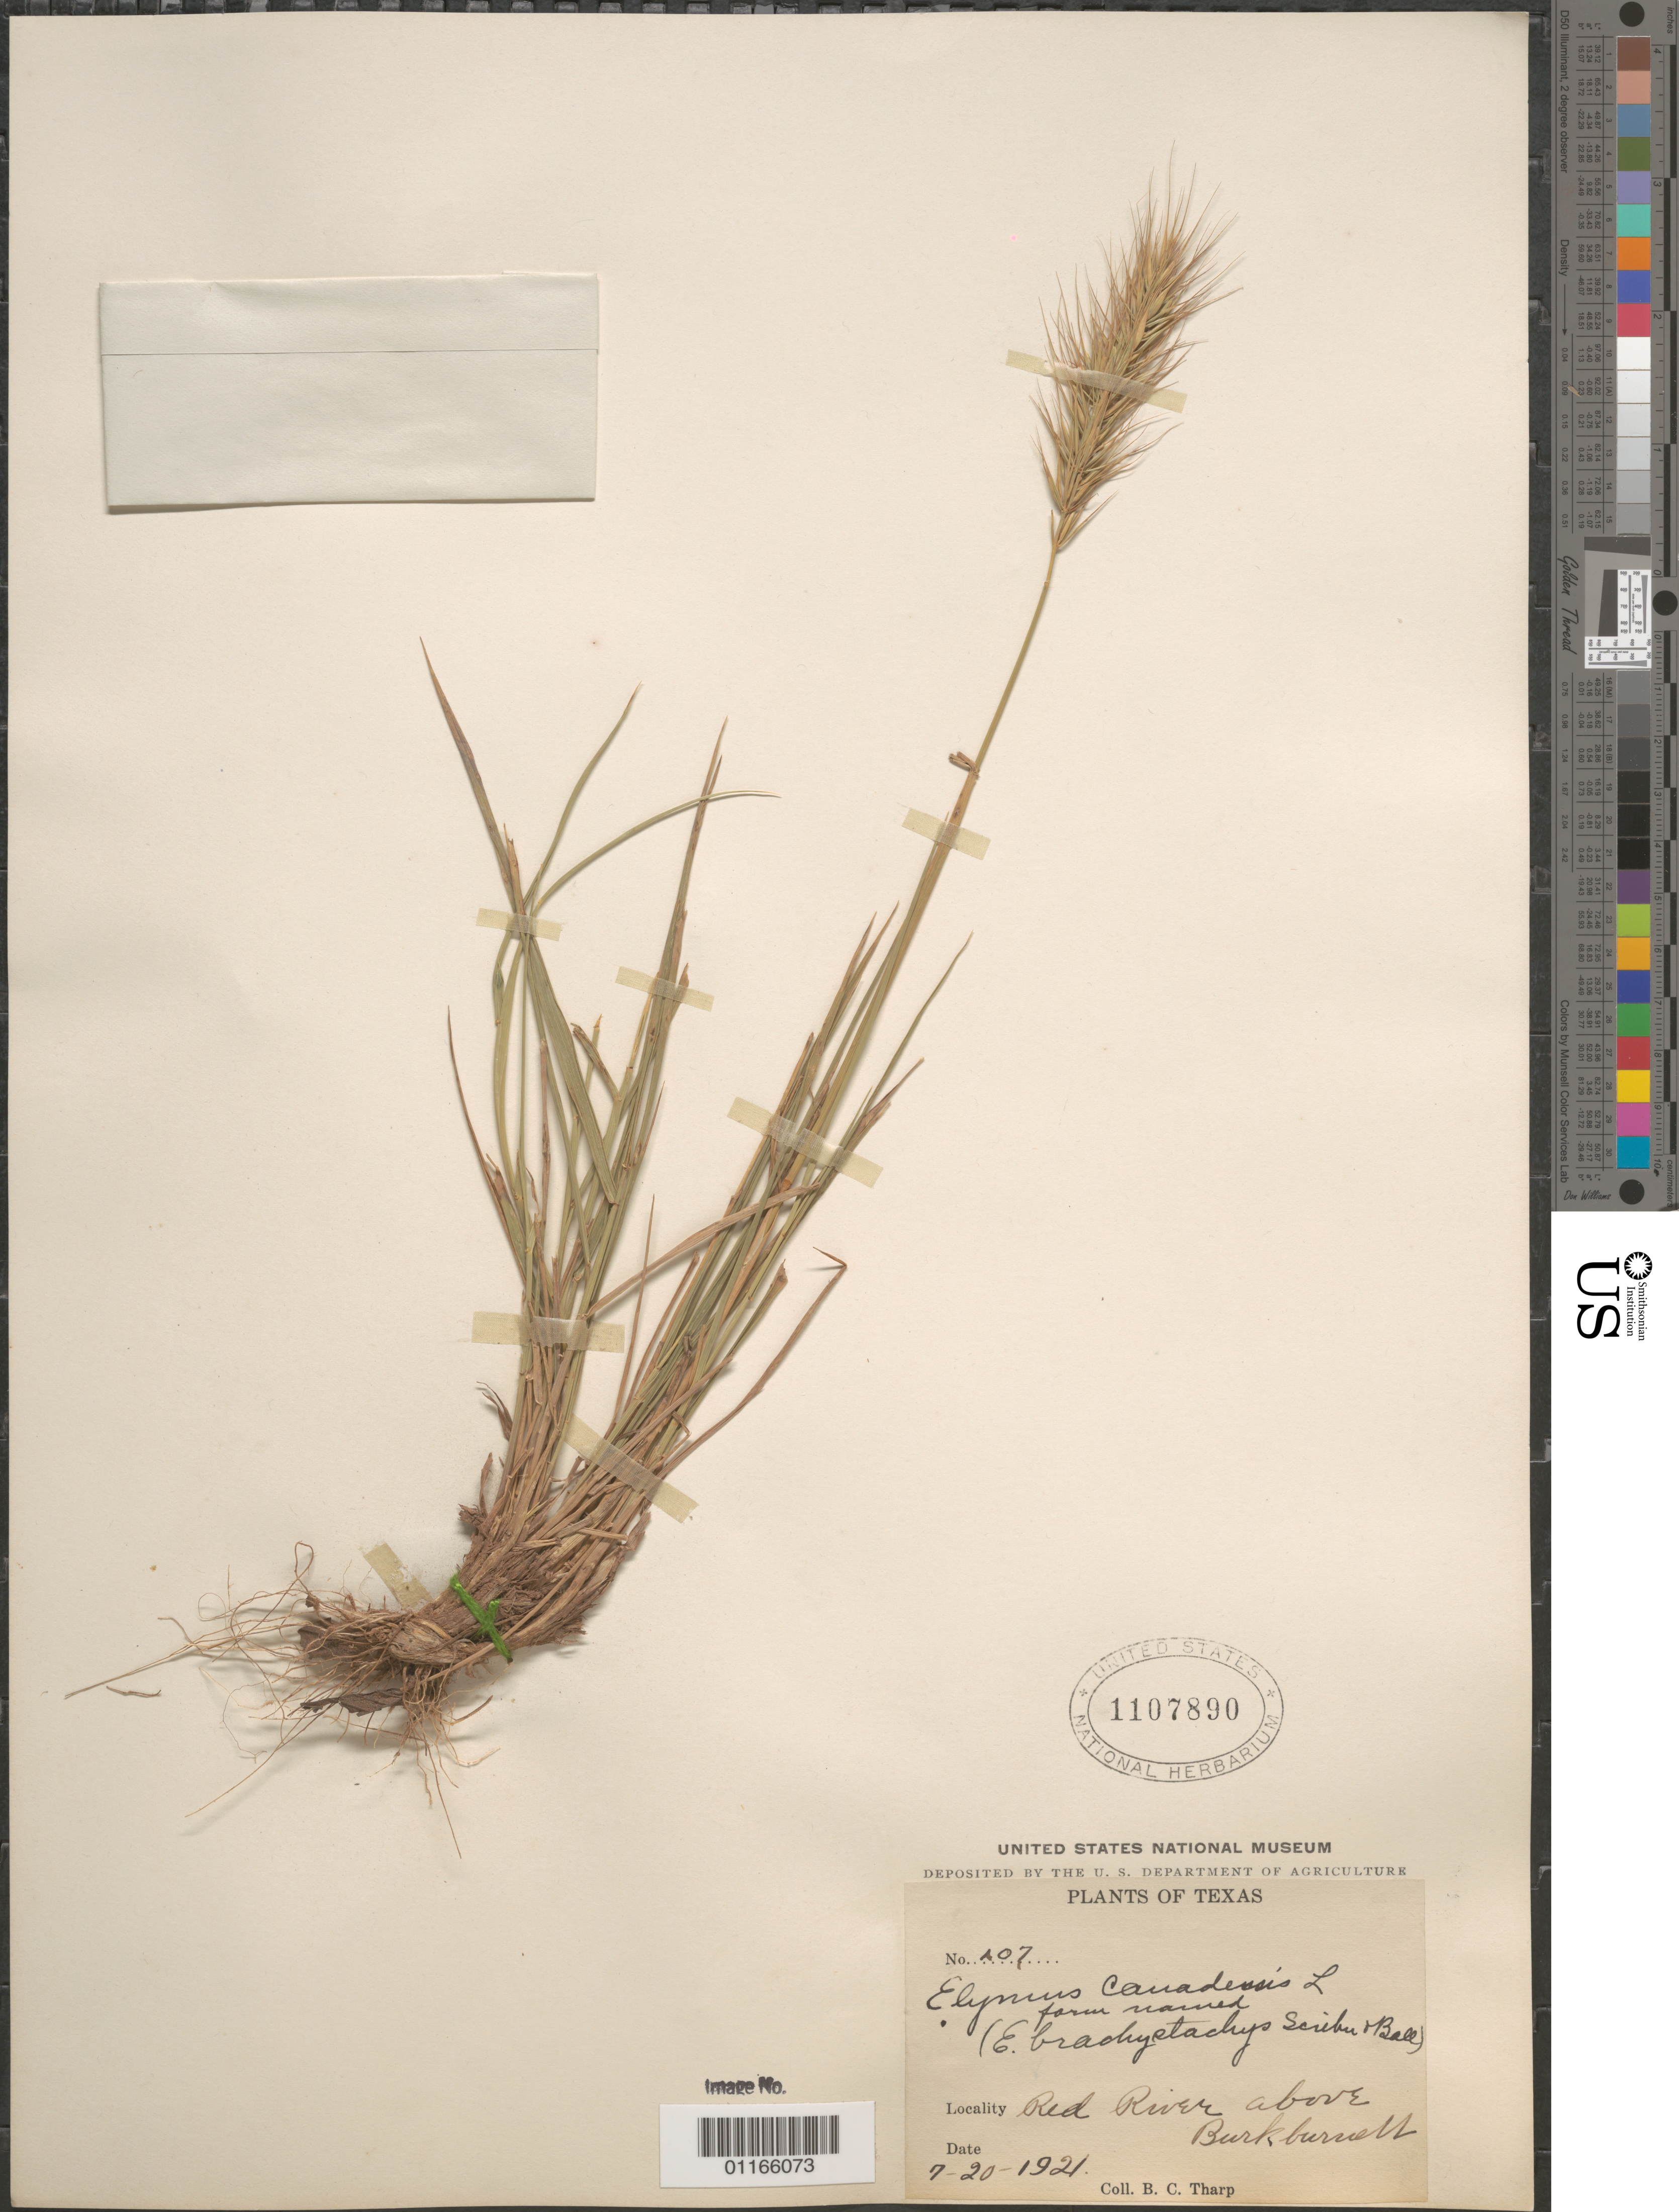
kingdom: Plantae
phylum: Tracheophyta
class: Liliopsida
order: Poales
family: Poaceae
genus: Elymus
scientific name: Elymus canadensis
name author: L.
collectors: B. C. Tharp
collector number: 107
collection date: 1921-07-20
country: United States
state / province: Texas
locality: Red River above Burkburnett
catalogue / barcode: US 1107890